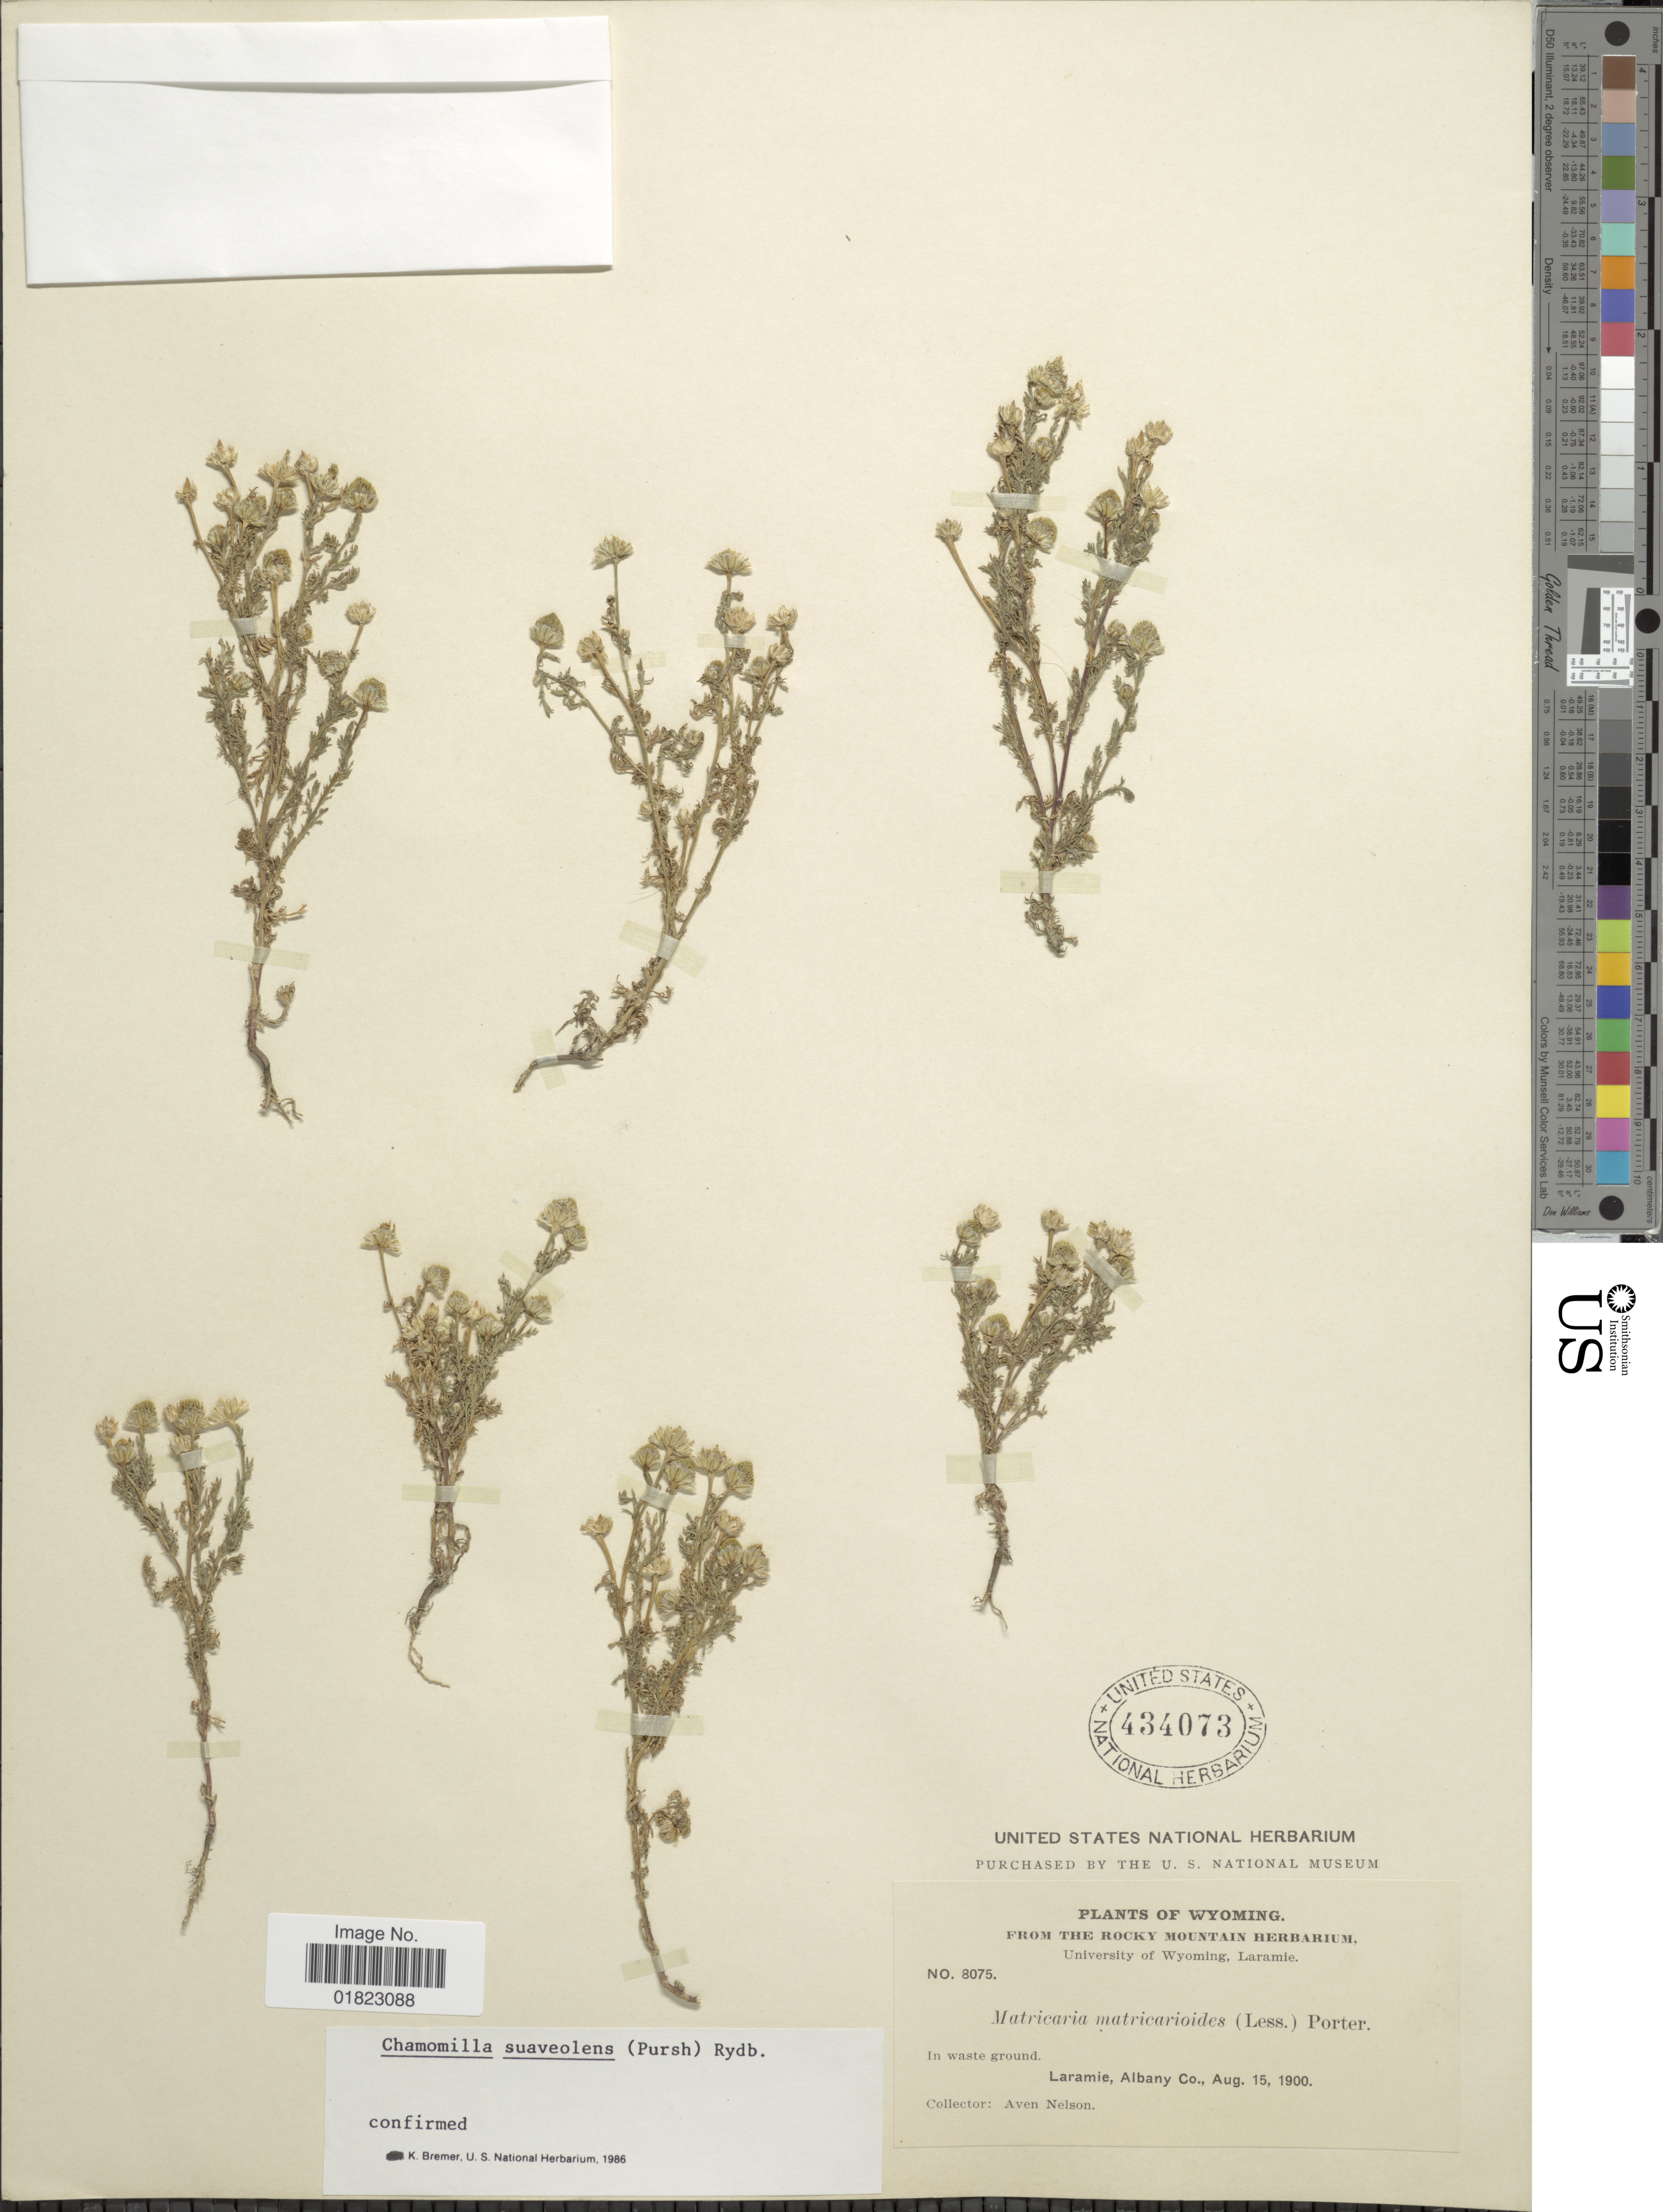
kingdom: Plantae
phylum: Tracheophyta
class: Magnoliopsida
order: Asterales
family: Asteraceae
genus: Matricaria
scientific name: Matricaria matricarioides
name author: (Less.) Porter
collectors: A. Nelson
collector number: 8075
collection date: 1900-08-15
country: United States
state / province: Wyoming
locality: Wyoming, In waste ground, Laramie, Albany Co.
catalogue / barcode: US 434073